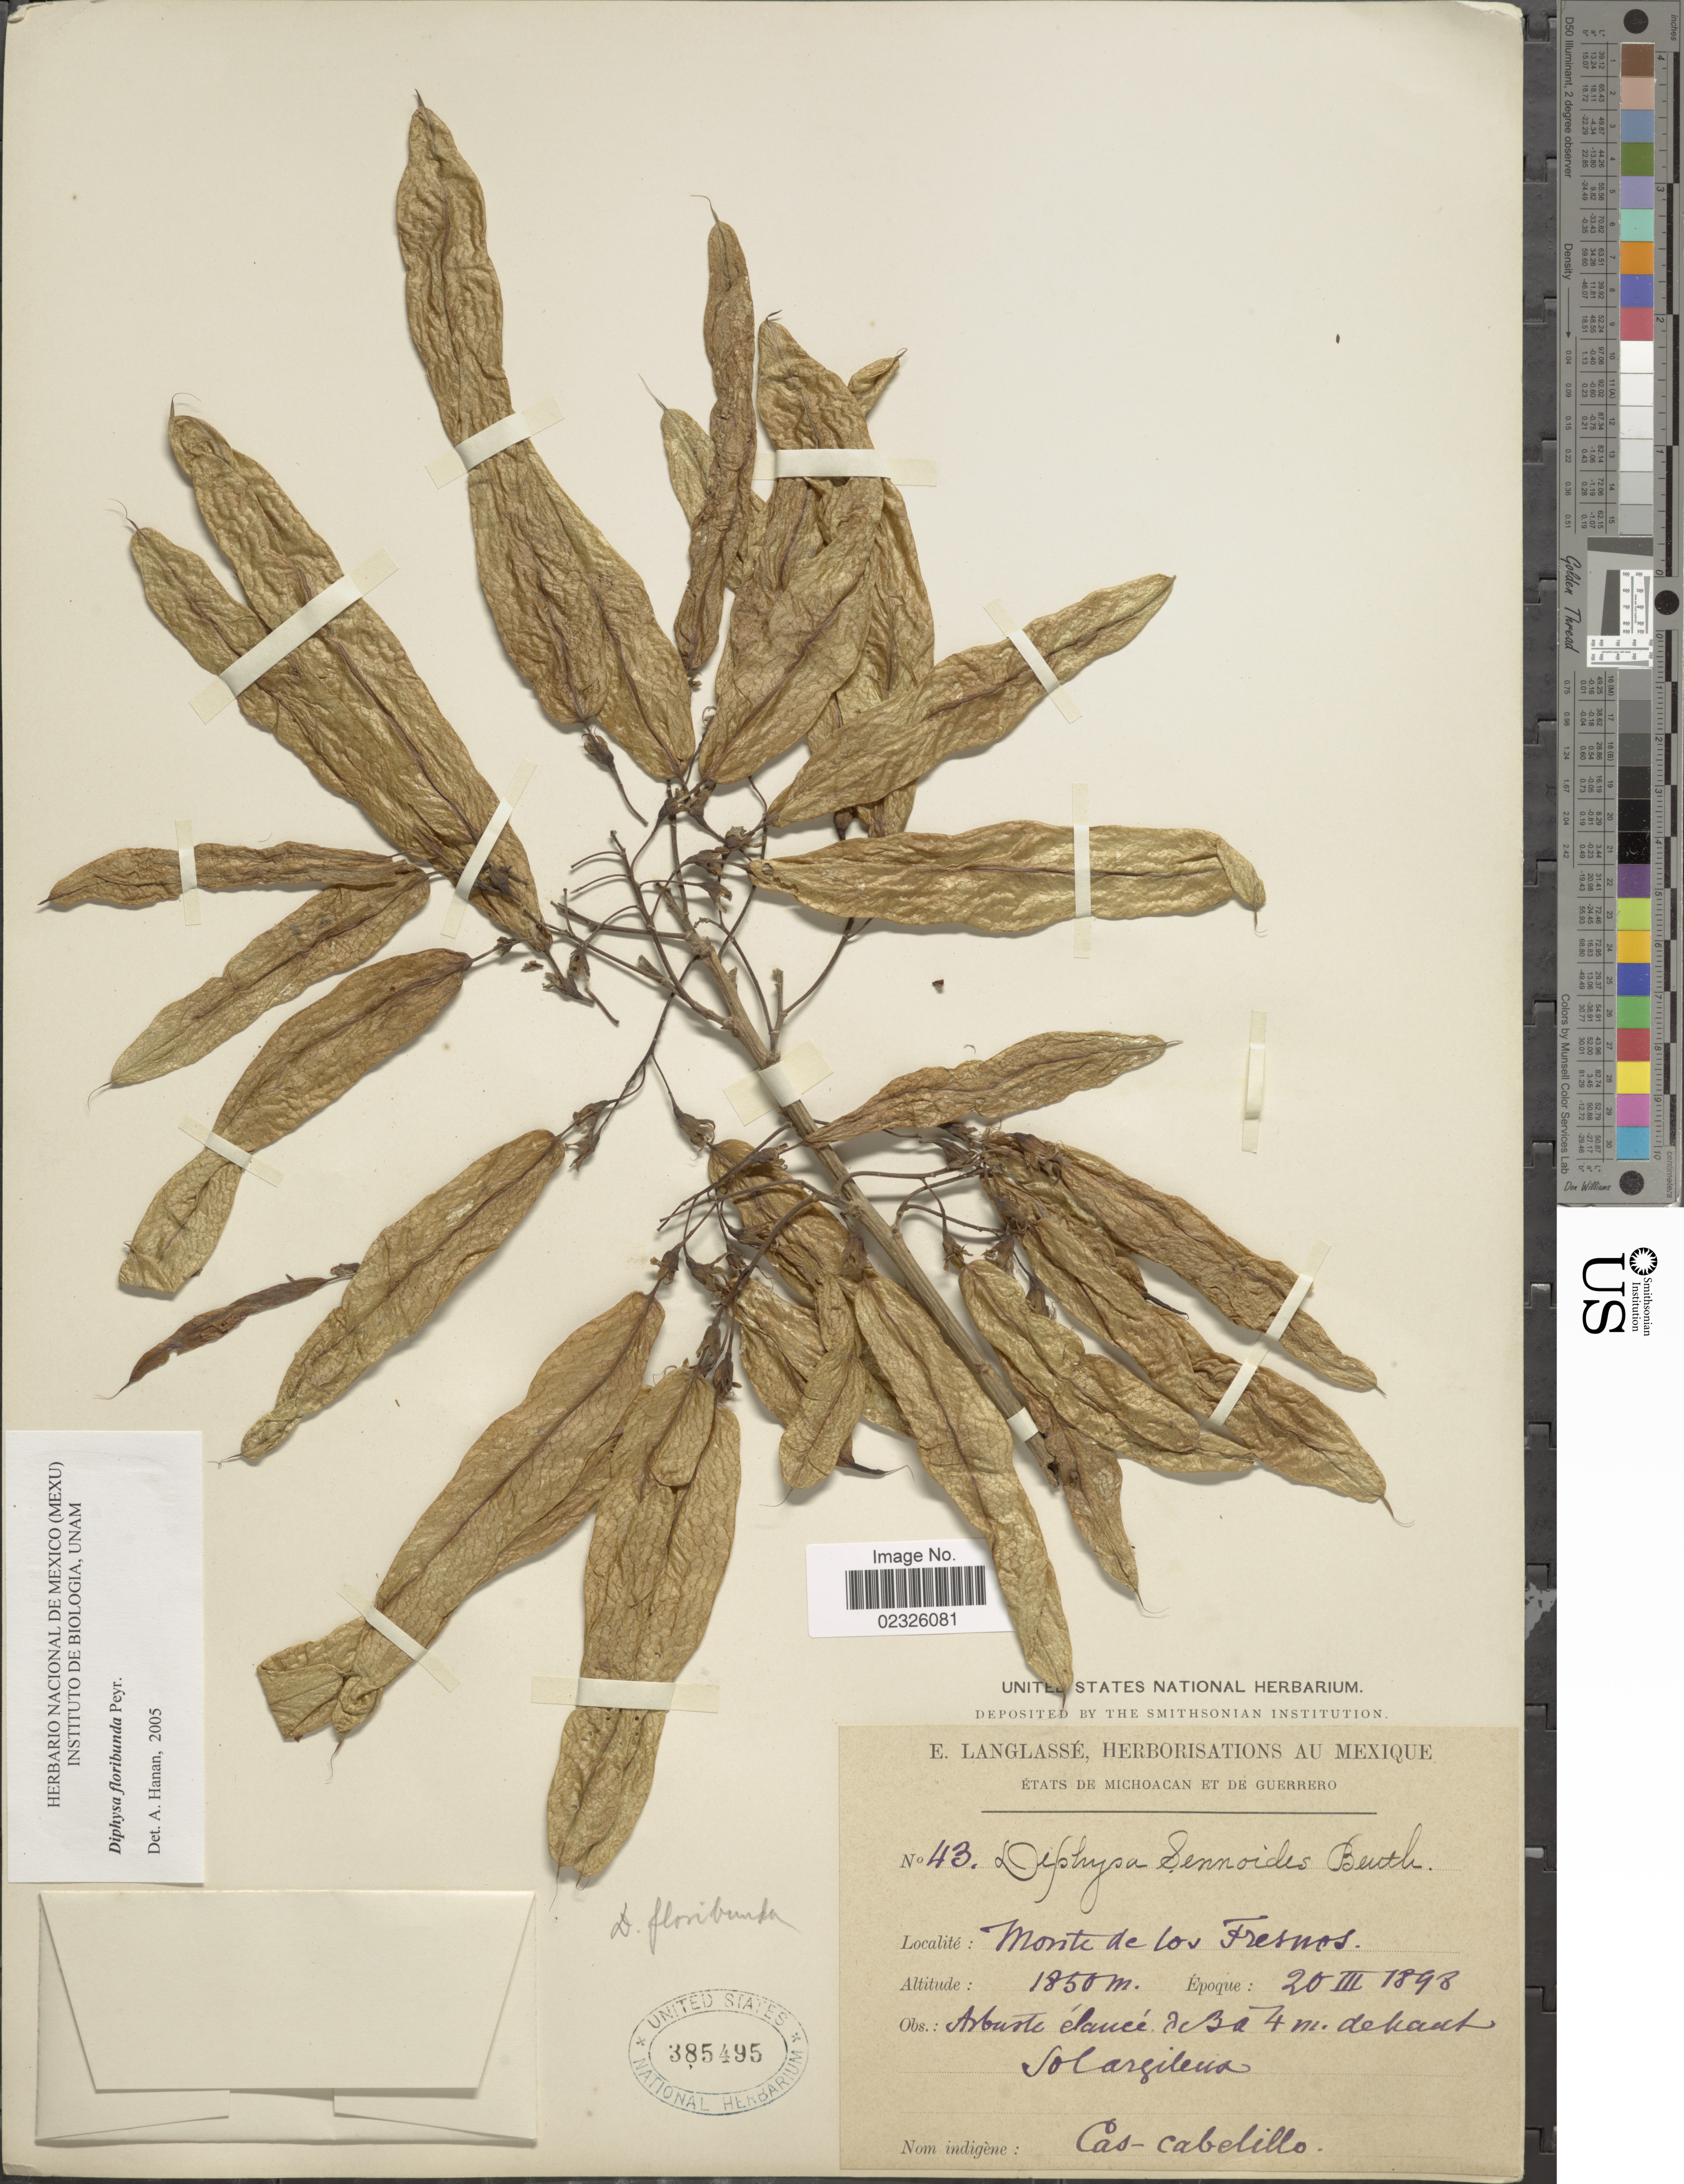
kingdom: Plantae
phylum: Tracheophyta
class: Magnoliopsida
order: Fabales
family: Fabaceae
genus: Diphysa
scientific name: Diphysa floribunda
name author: Peyr.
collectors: E. Langlassé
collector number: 43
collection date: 1898-03-20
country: Mexico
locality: États de Michoacan et de Guerrero, Monte de los Fresnos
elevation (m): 1850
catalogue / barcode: US 385495